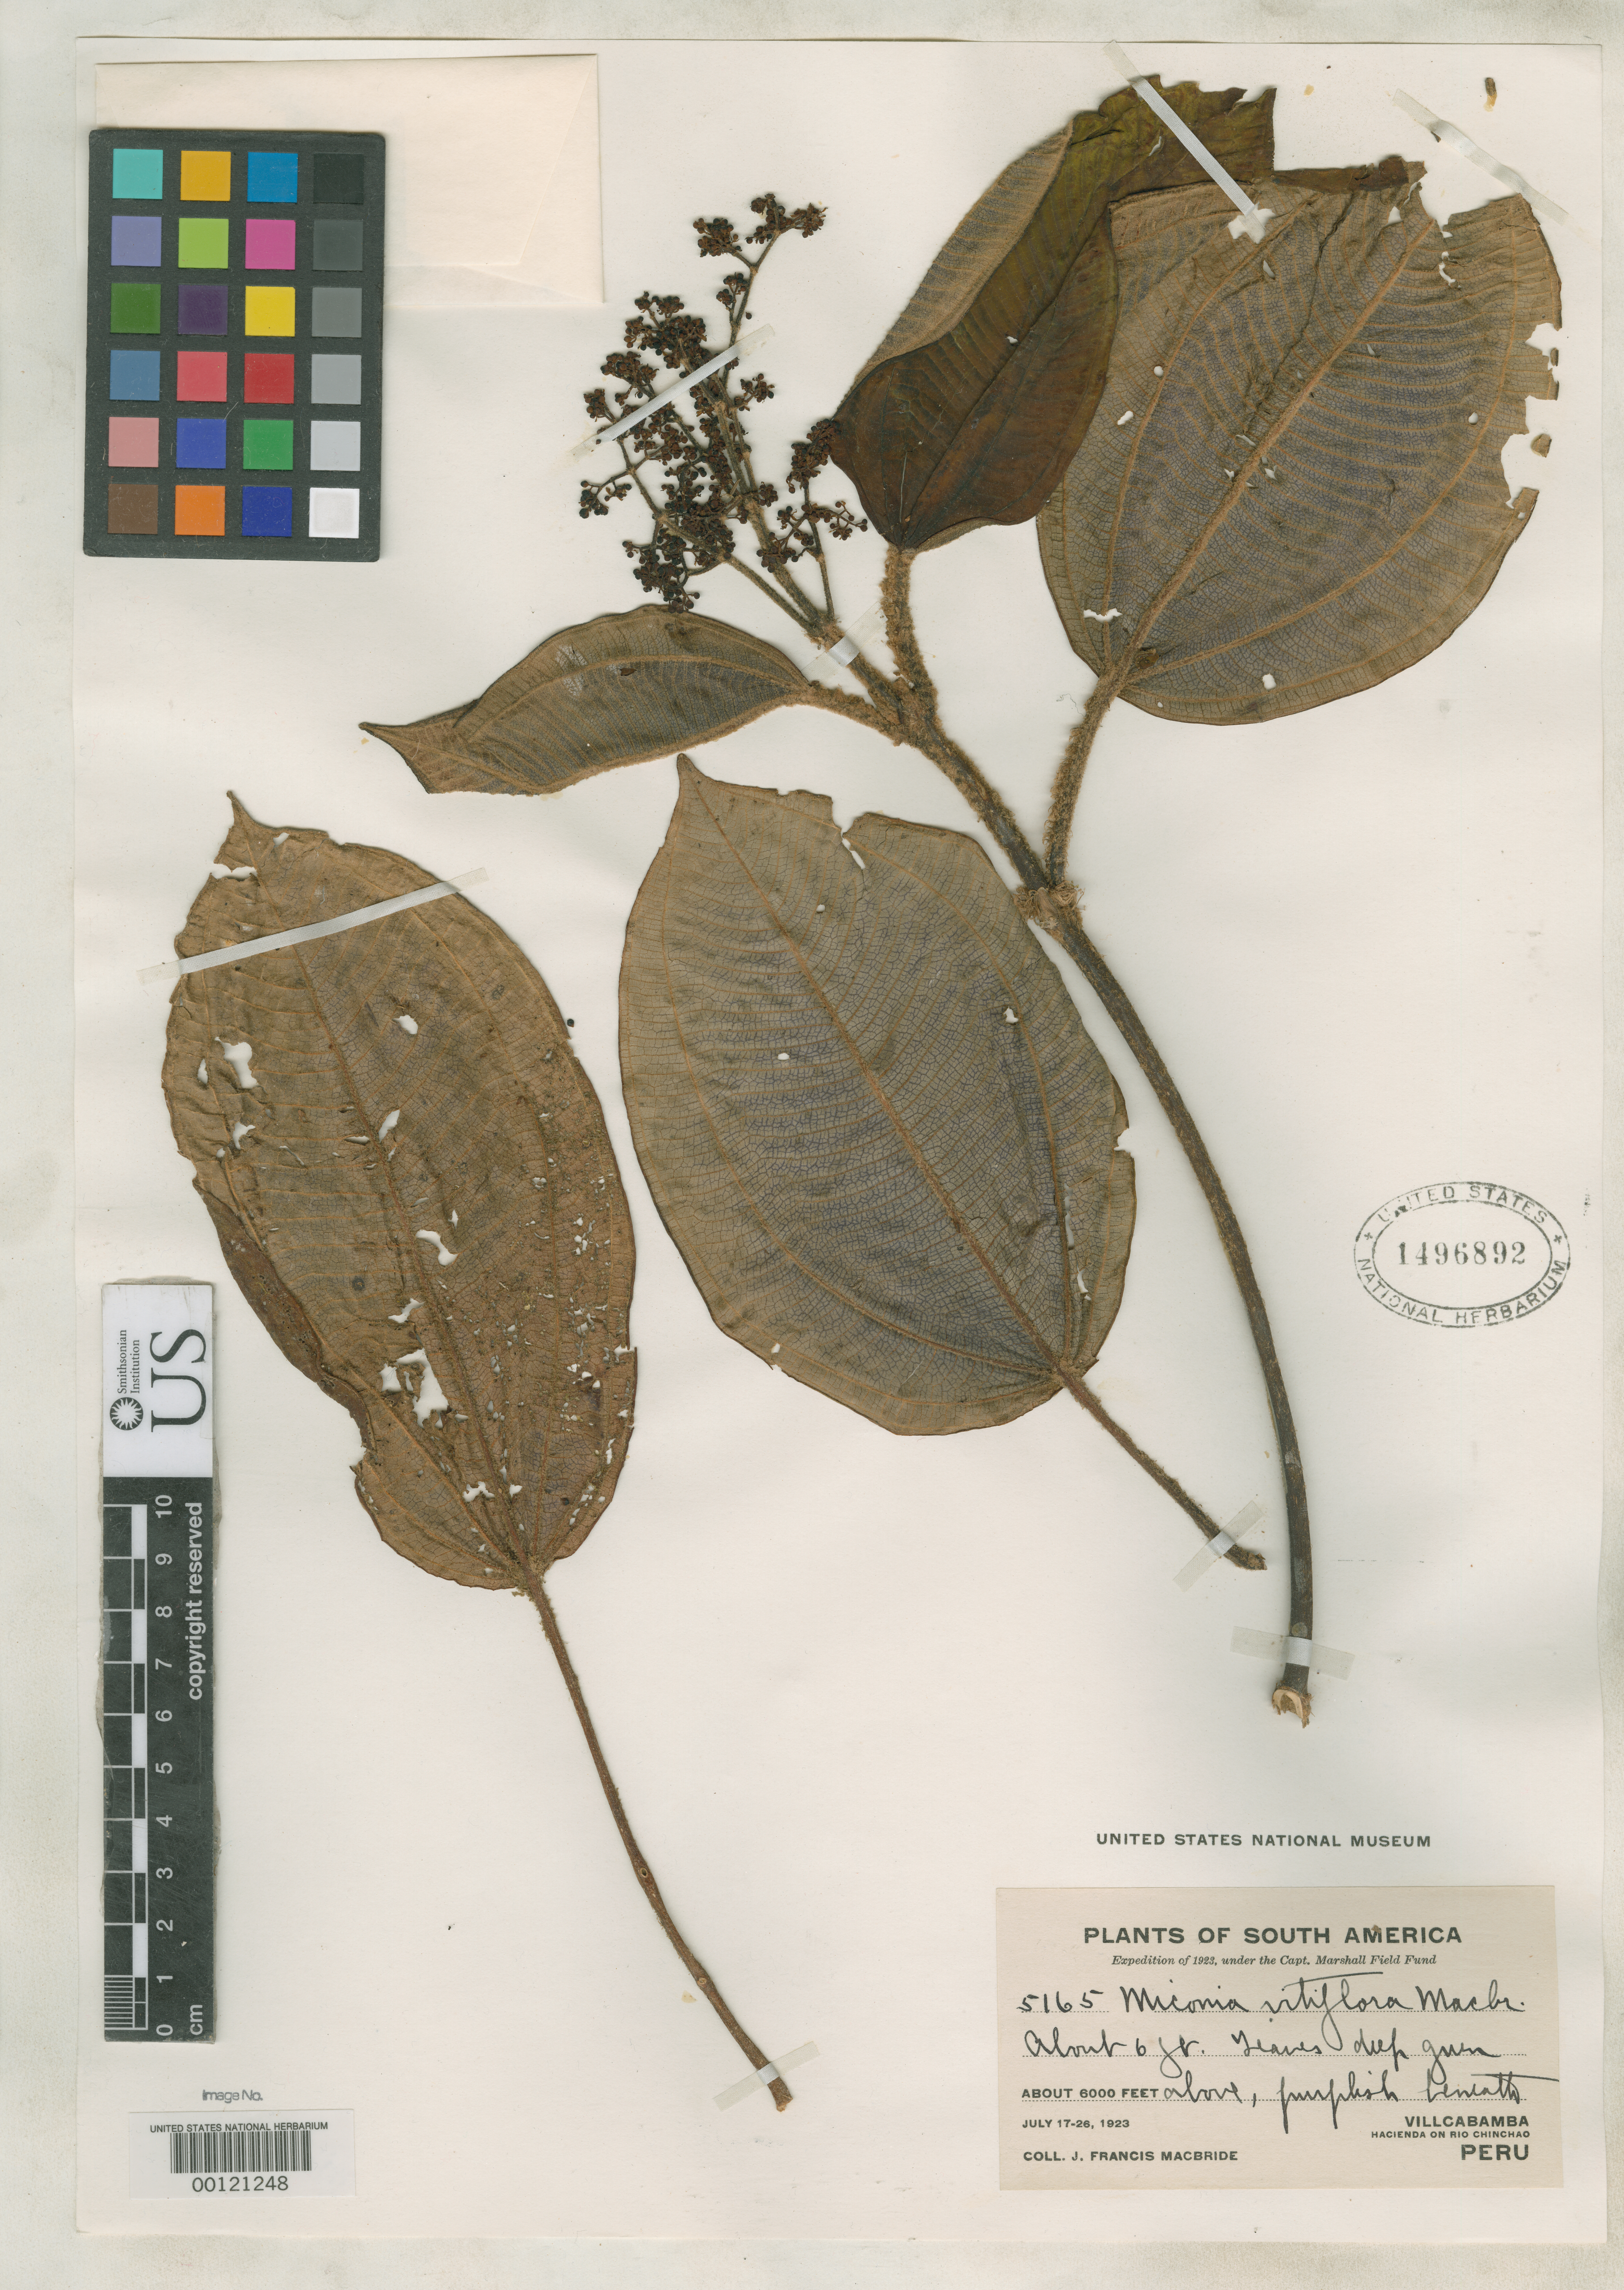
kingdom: Plantae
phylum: Tracheophyta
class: Magnoliopsida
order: Myrtales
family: Melastomataceae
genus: Miconia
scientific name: Miconia vitiflora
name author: J.F. Macbr.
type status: Isotype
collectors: J. F. Macbride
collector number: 5165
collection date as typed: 17 Jul 1923 to 26 Jul 1923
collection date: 1923-07-17/1923-07-26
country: Peru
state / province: Huánuco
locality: Hacienda Villcabamba, Río Chinchao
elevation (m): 1829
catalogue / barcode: US 1496892